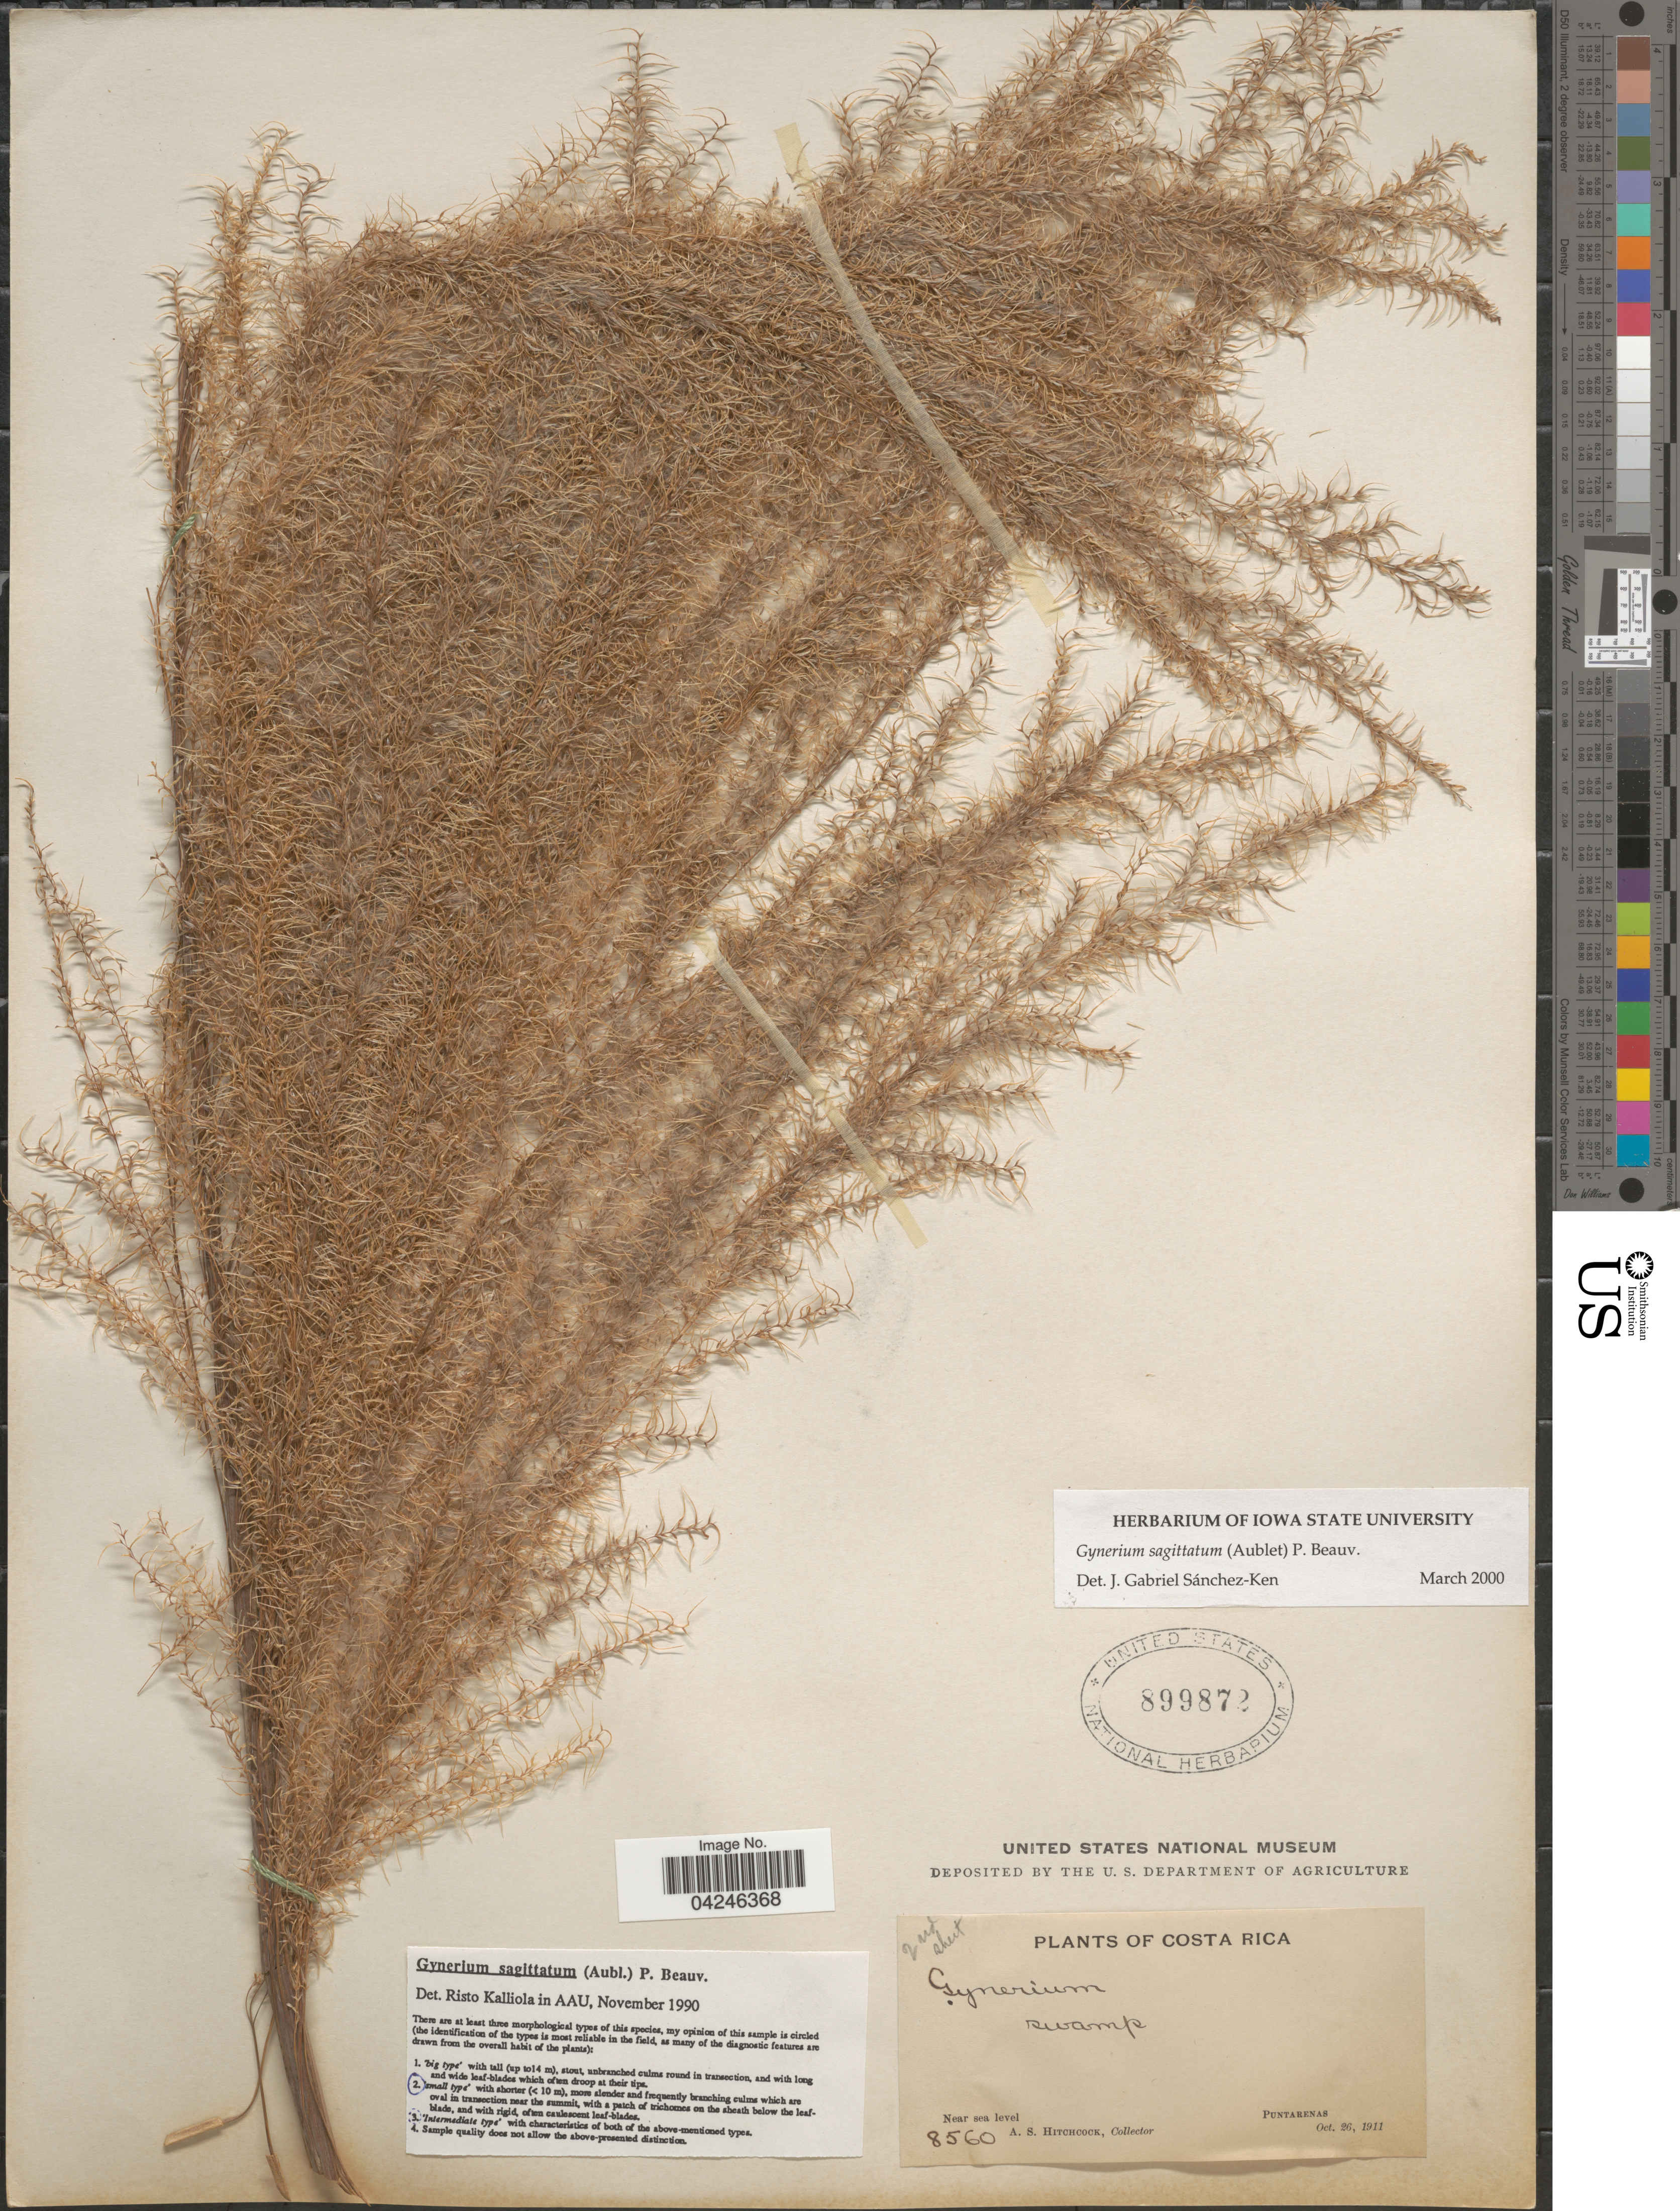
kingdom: Plantae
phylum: Tracheophyta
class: Liliopsida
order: Poales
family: Poaceae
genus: Gynerium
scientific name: Gynerium sagittatum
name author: (Aubl.) P. Beauv.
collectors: A. S. Hitchcock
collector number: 8560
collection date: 1911-10-26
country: Costa Rica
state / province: Puntarenas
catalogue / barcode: US 899872